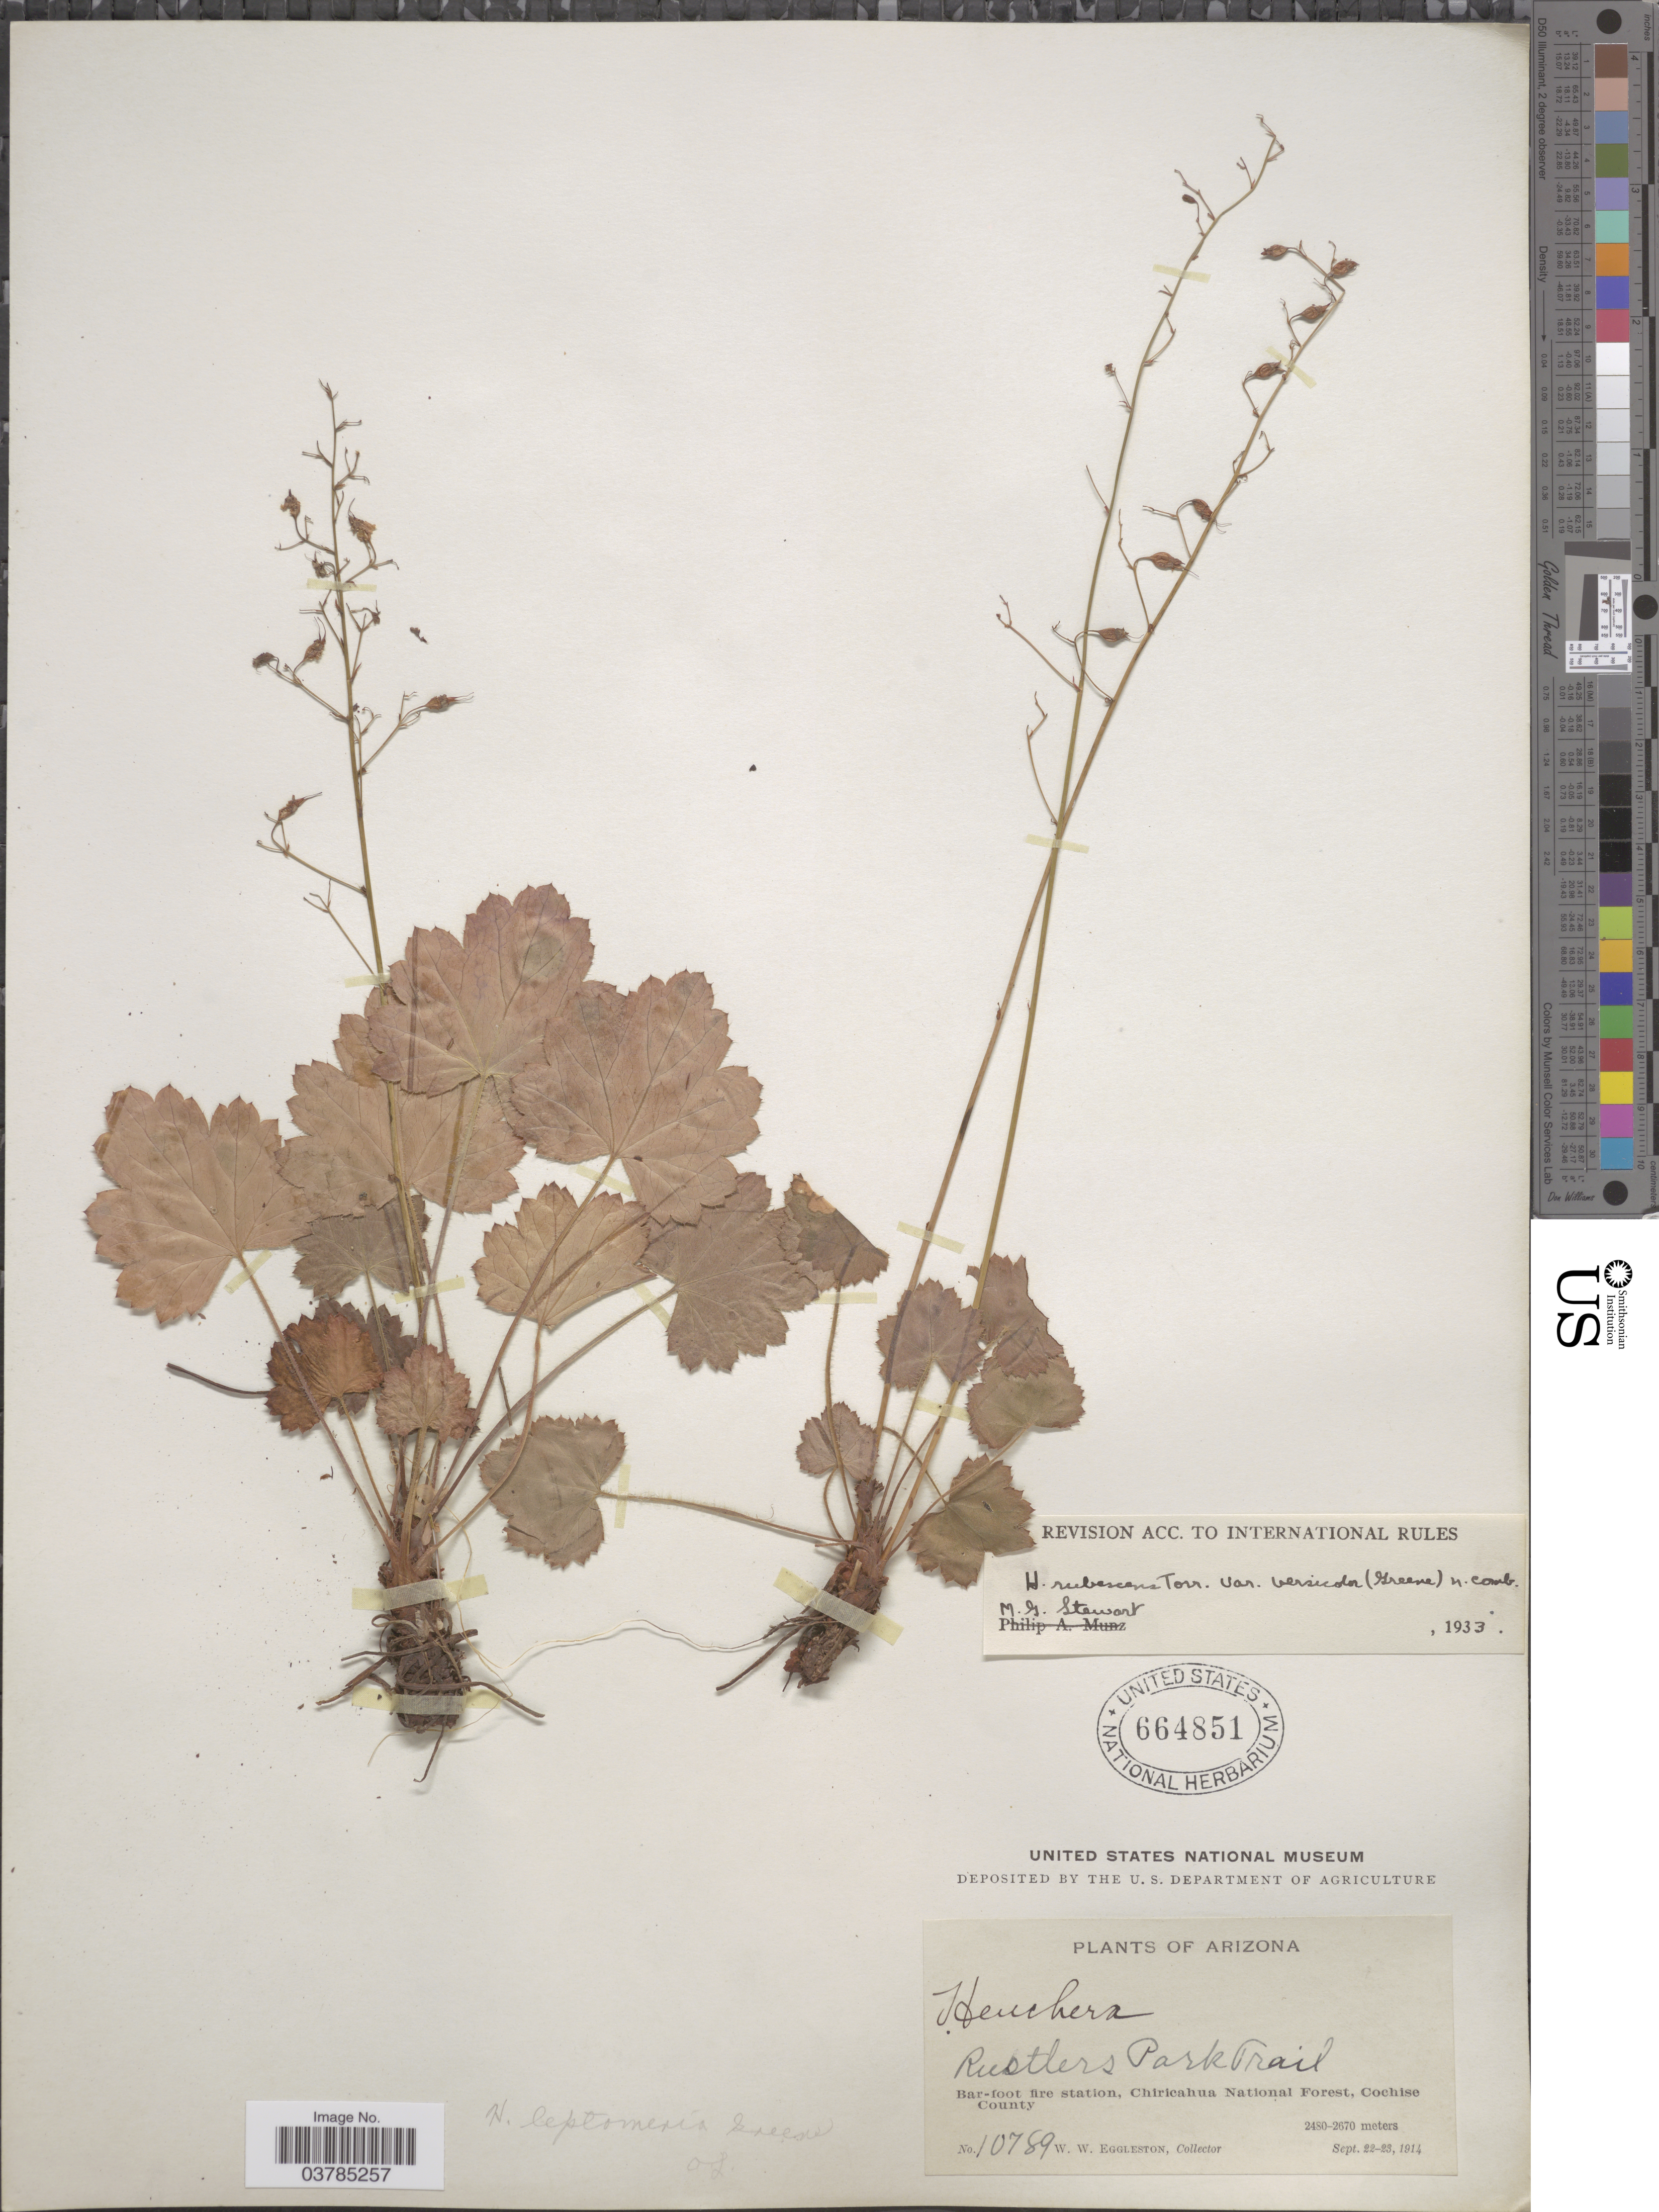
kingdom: Plantae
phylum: Tracheophyta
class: Magnoliopsida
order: Saxifragales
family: Saxifragaceae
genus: Heuchera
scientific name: Heuchera versicolor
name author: Greene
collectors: W. W. Eggleston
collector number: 10789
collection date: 1914-09-22/1914-09-23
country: United States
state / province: Arizona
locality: Rustlers Park Trail. Bar-foot fire station, Chiricahua National Forest, Cochise County.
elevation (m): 2480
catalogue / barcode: US 664851